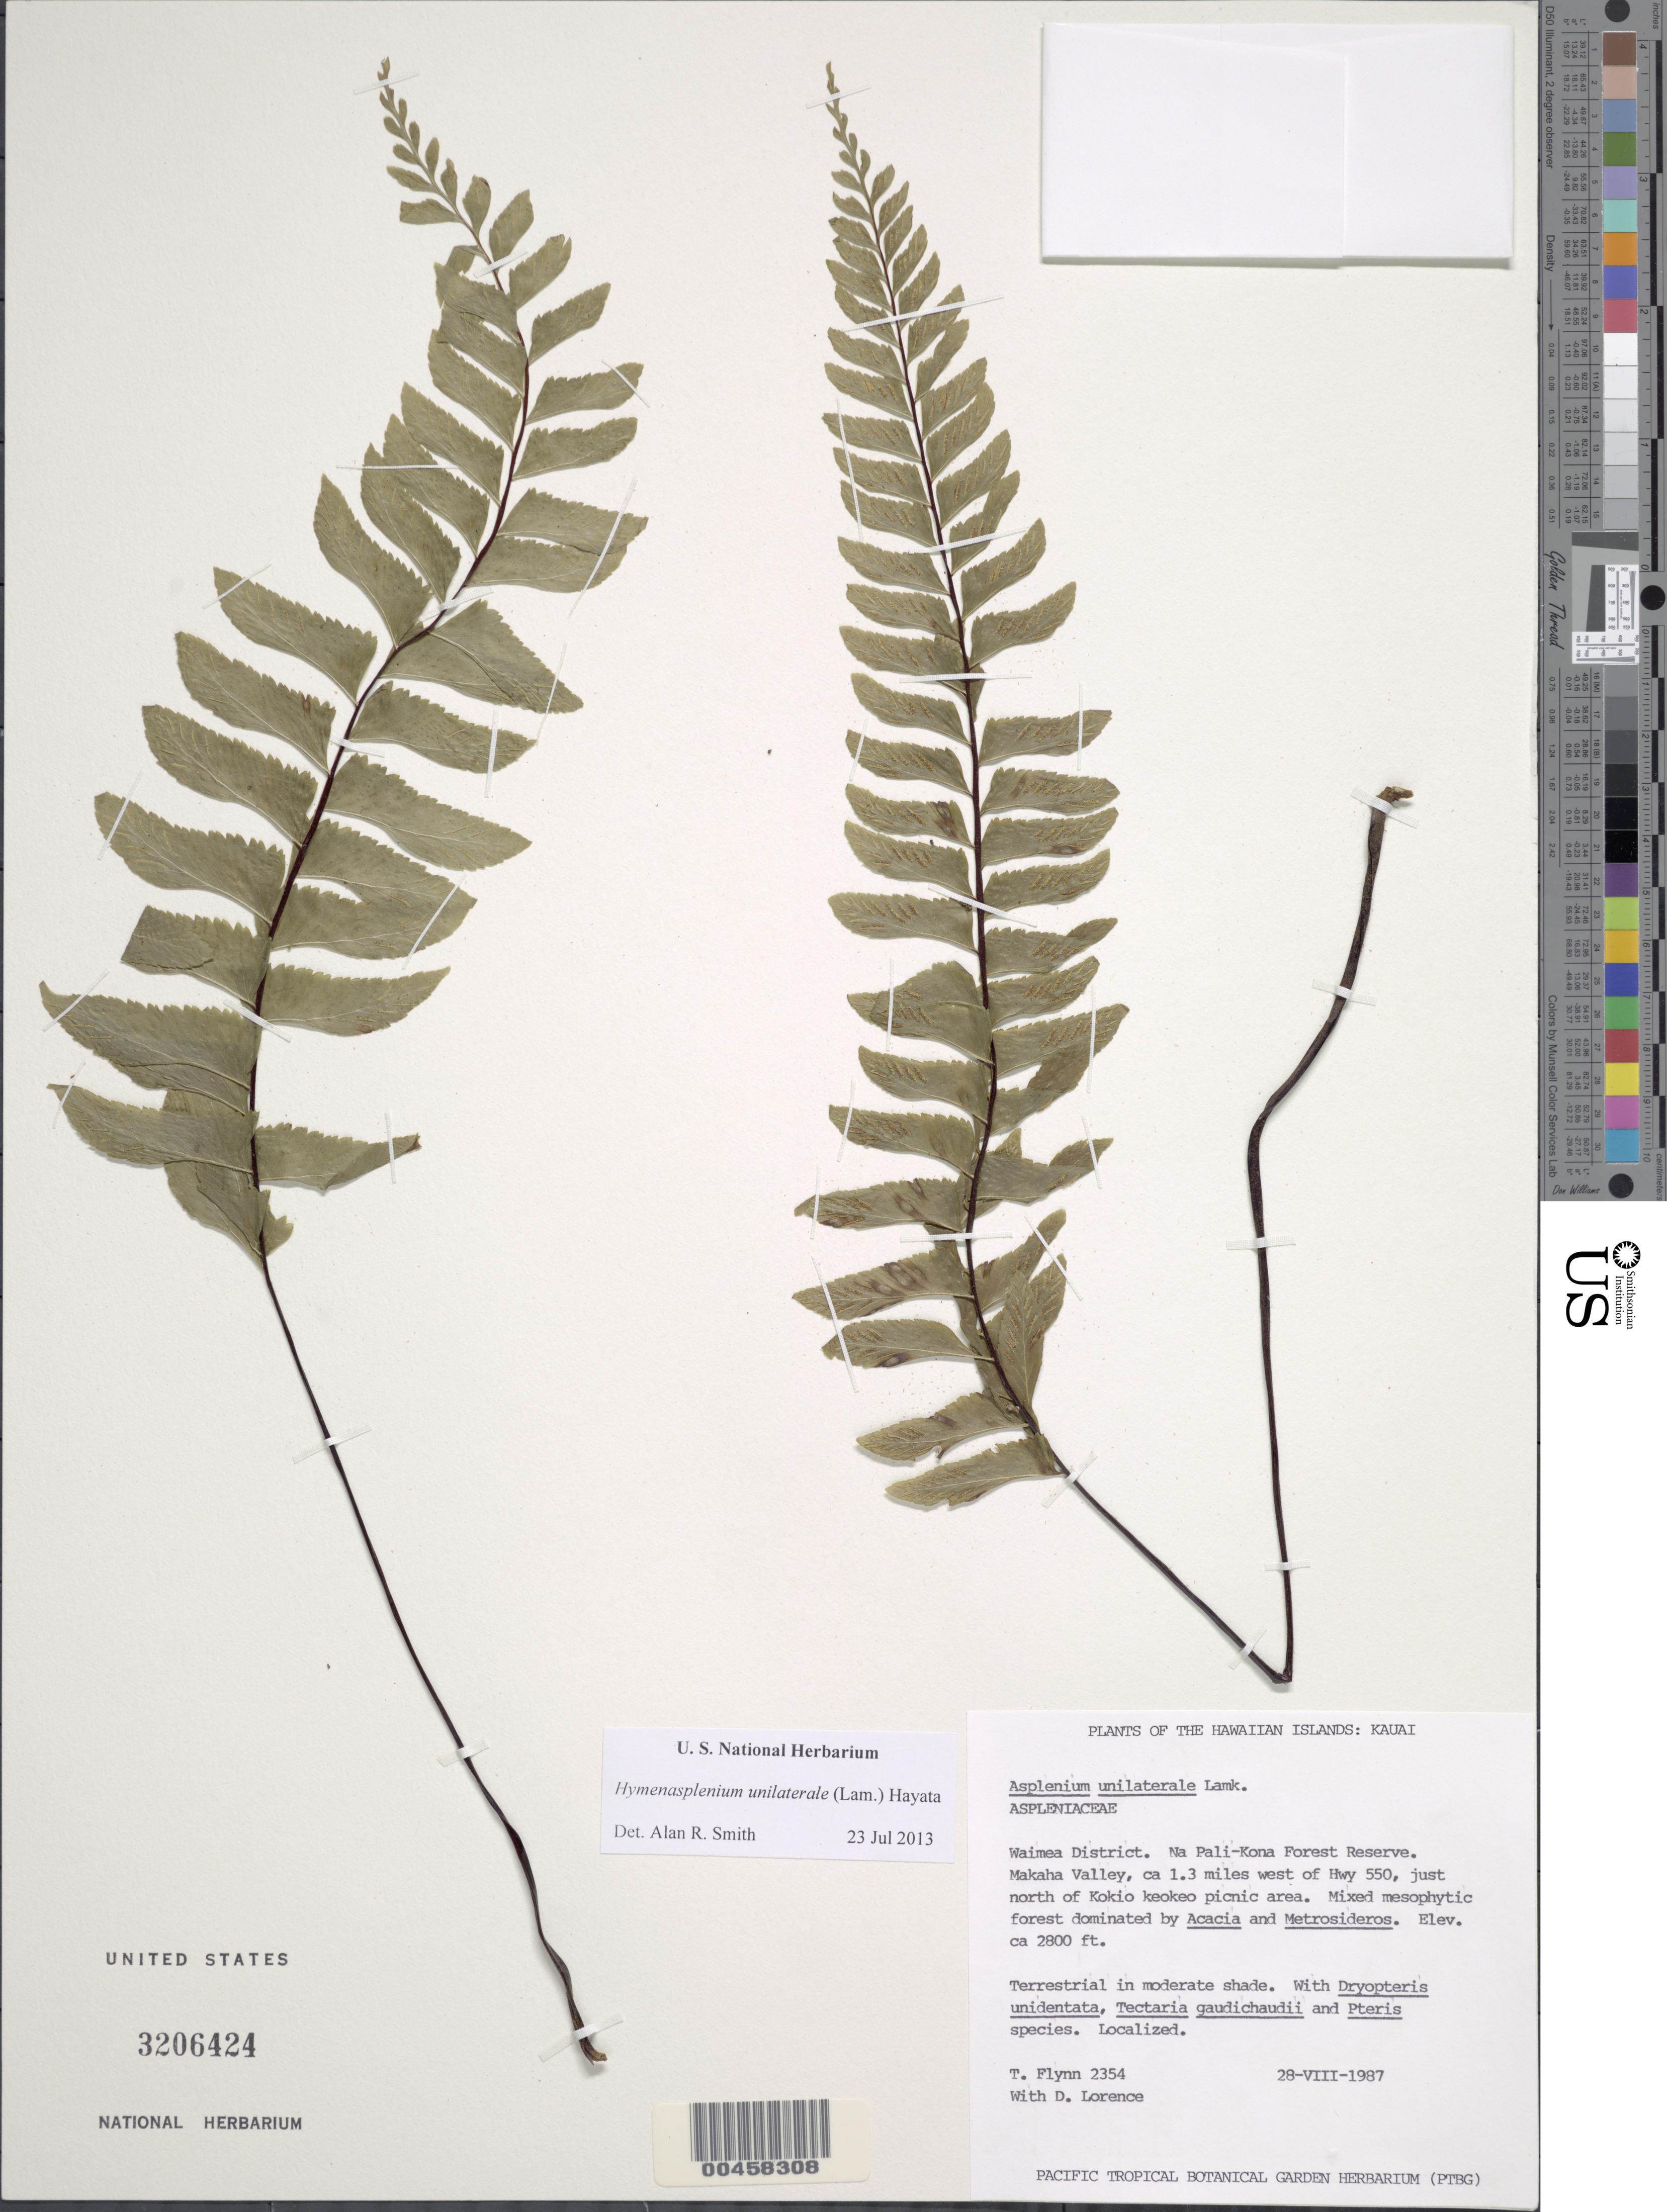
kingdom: Plantae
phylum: Tracheophyta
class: Polypodiopsida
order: Polypodiales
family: Aspleniaceae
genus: Hymenasplenium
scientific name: Hymenasplenium unilaterale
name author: (Lam.) Hayata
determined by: Smith, Alan R., (UC)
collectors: T. W. Flynn & D. Lorence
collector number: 2354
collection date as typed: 28 Aug 1987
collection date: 1987-08-28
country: United States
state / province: Hawaii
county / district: Kauai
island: Kaua'i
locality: Waimea Dist. Na Pali-Kona Forest Reserve. Makaha Valley, ca 1.3 miles west of Hwy 550, just north of Kokio keokeo picnic area.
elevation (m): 853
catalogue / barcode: US 3206424